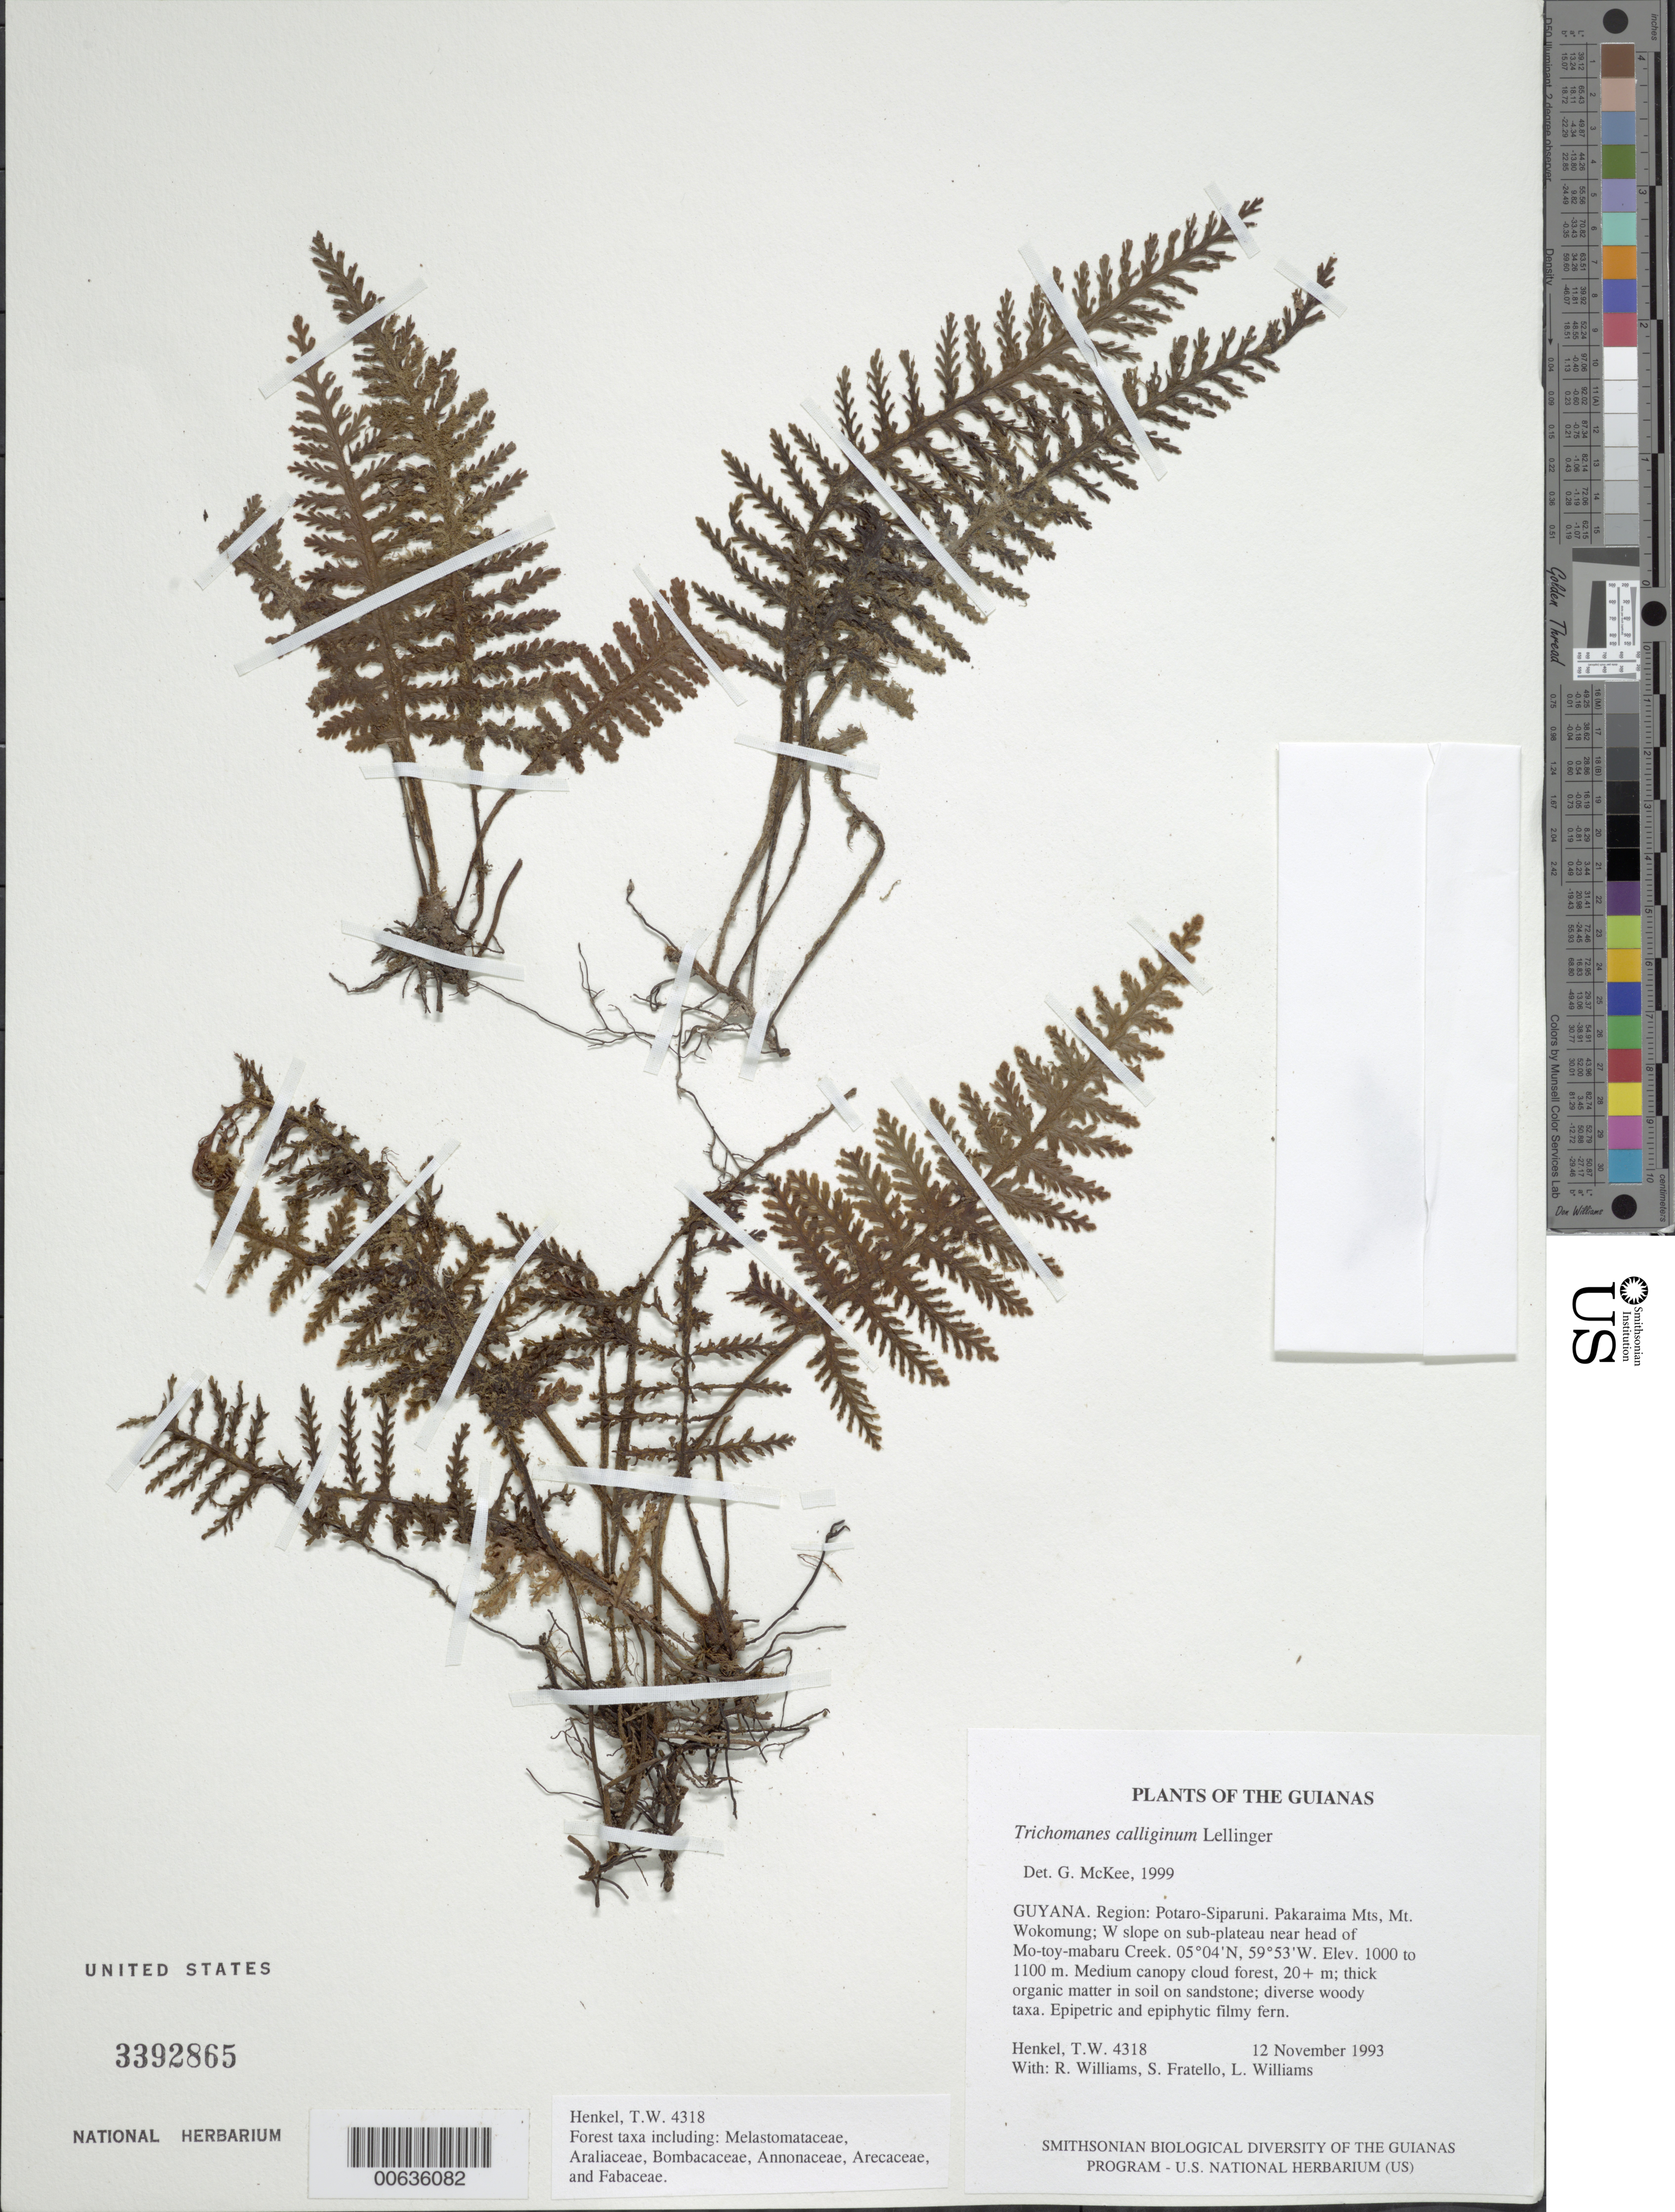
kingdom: Plantae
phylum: Tracheophyta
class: Polypodiopsida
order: Hymenophyllales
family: Hymenophyllaceae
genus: Trichomanes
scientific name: Trichomanes caliginum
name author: Lellinger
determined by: McKee, G. S., (US), NMNH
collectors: T. Henkel, R. Williams, S. Fratello & L. Williams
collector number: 4318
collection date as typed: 12 November 1993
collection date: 1993-11-12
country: Guyana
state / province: Potaro-Siparuni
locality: Pakaraima Mts, Mt. Wokomung; W slope on sub-plateau near head of Mo-toy-mabaru Creek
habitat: Medium canopy cloud forest, 20+ m; thick organic matter in soil on sandstone; diverse woody taxa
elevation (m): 1000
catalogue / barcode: US 3392865